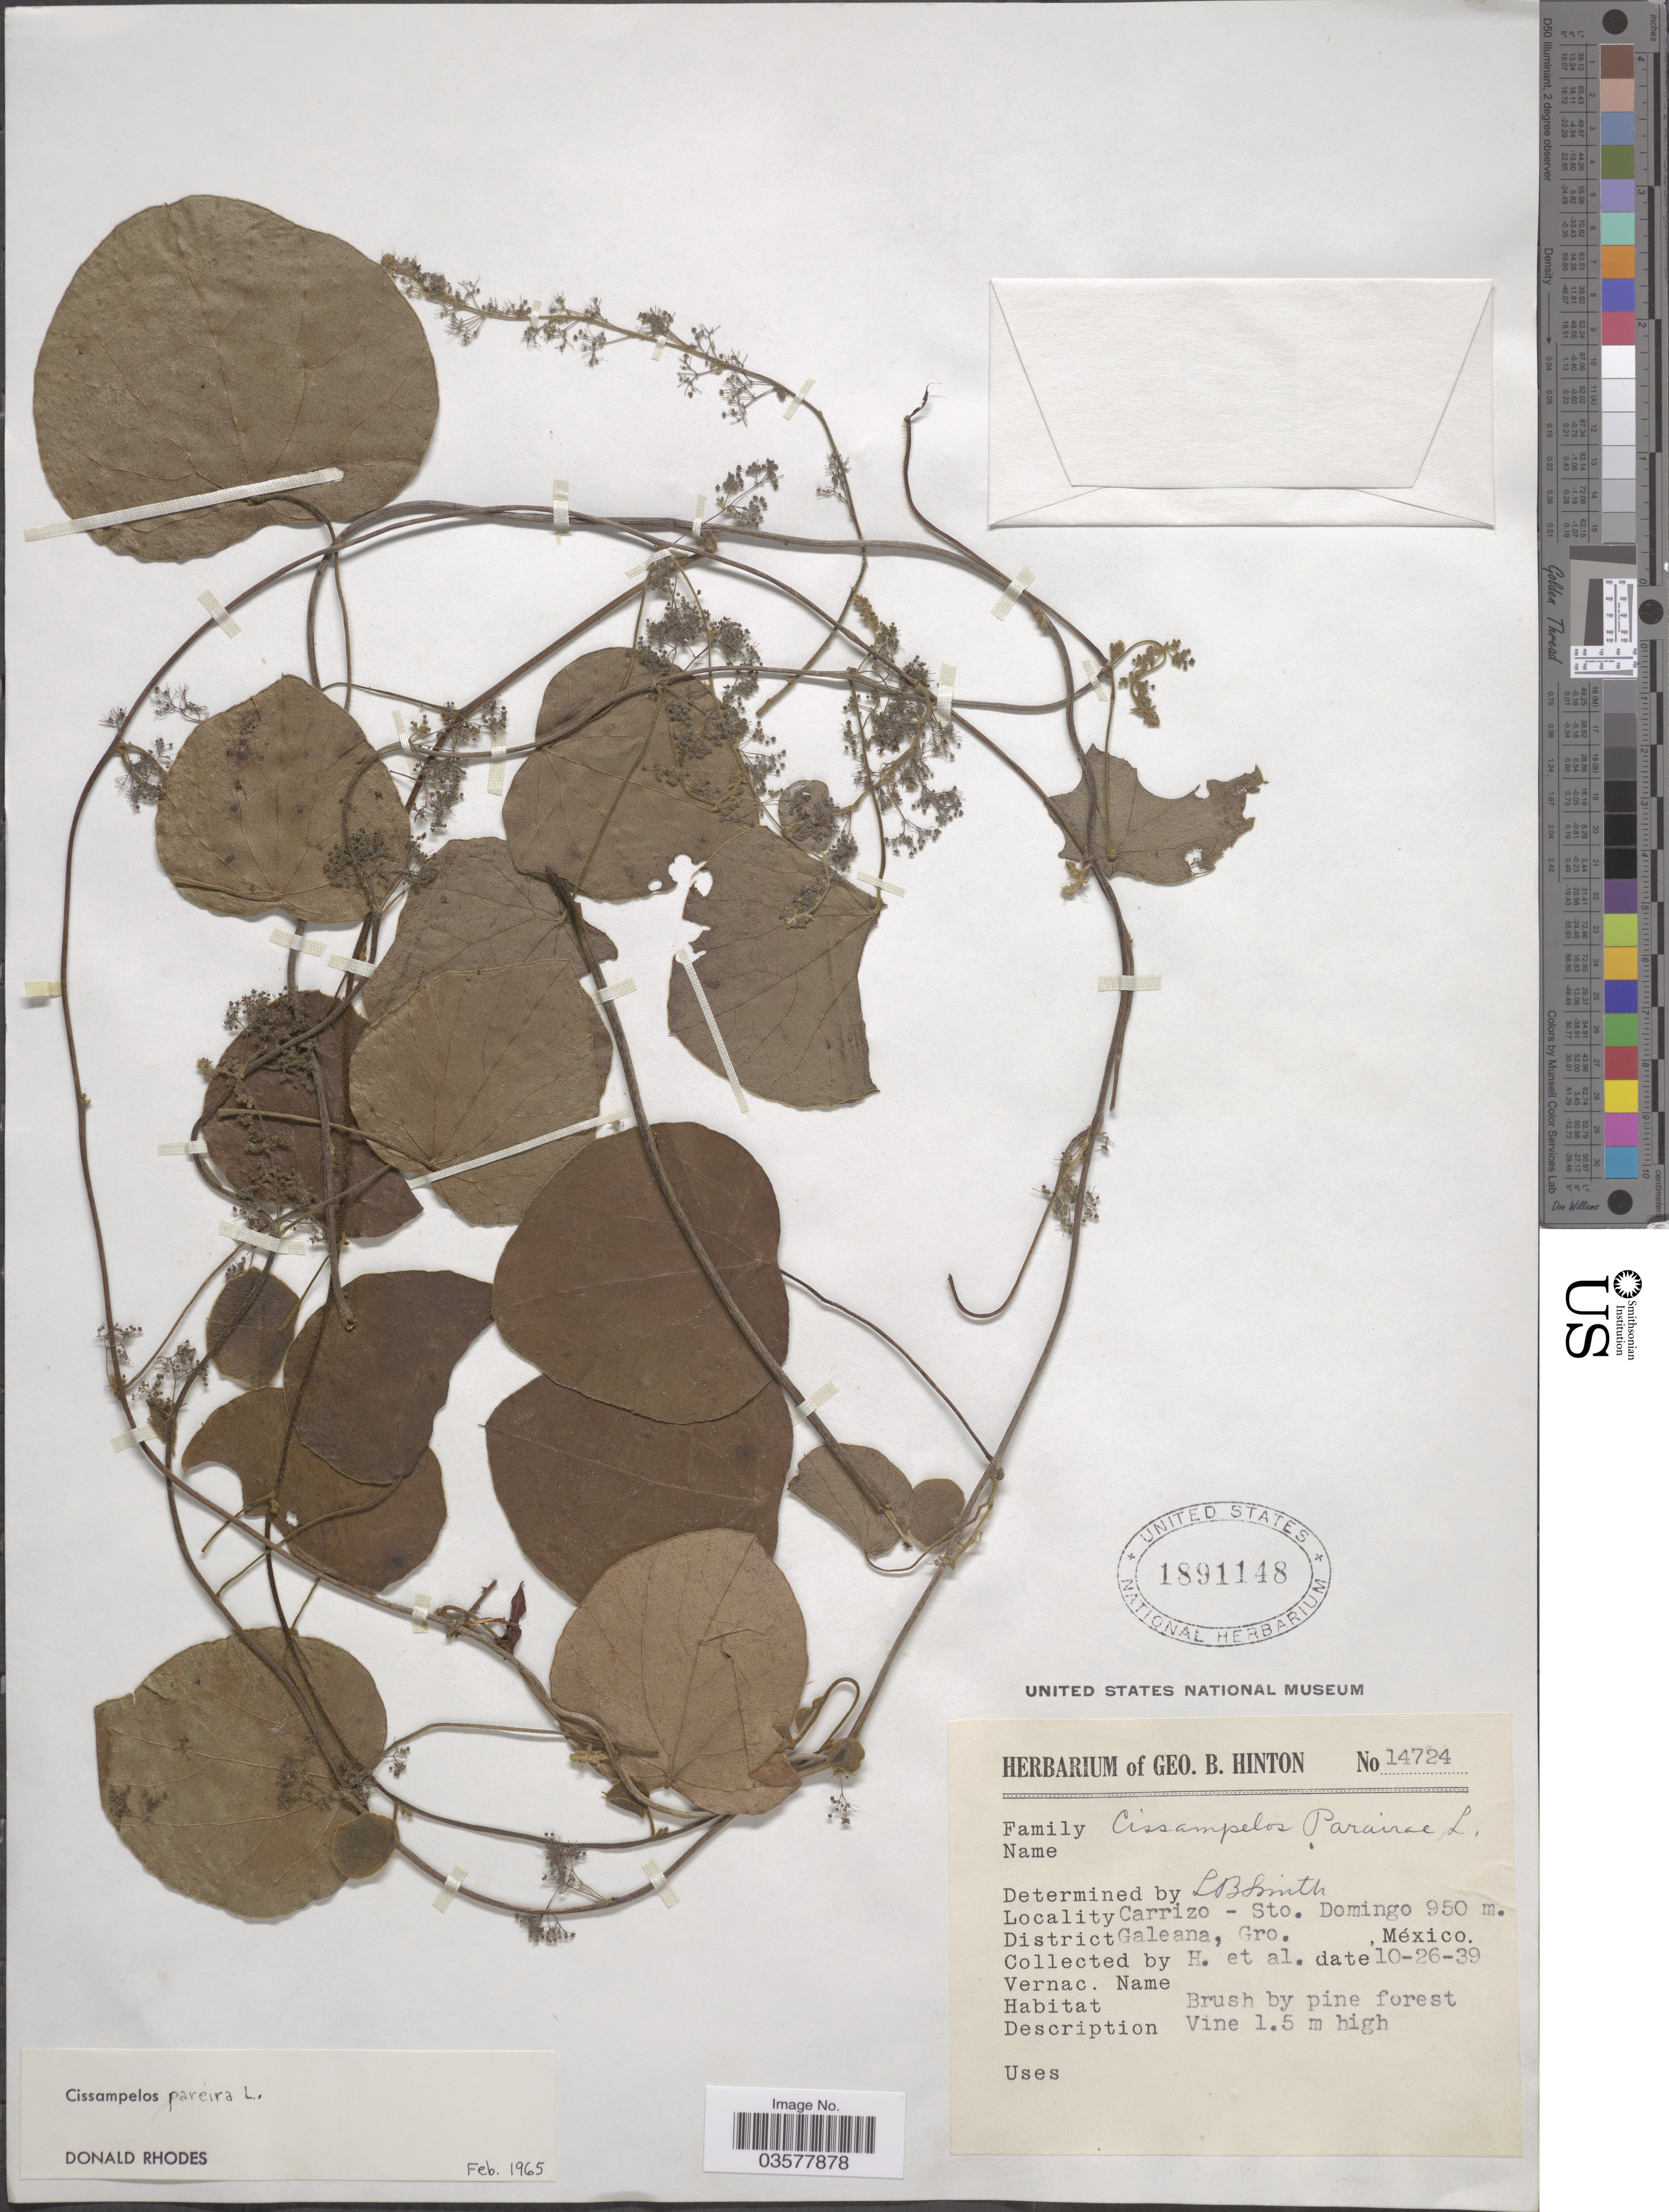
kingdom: Plantae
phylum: Tracheophyta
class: Magnoliopsida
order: Ranunculales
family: Menispermaceae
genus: Cissampelos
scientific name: Cissampelos pareira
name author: L.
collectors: G. B. Hinton & et al.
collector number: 14724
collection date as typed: Transcribed d/m/y: 26/10/39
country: Mexico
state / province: Guerrero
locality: Carrizo - Sto. Domingo. District Galeana.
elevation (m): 950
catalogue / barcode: US 1891148